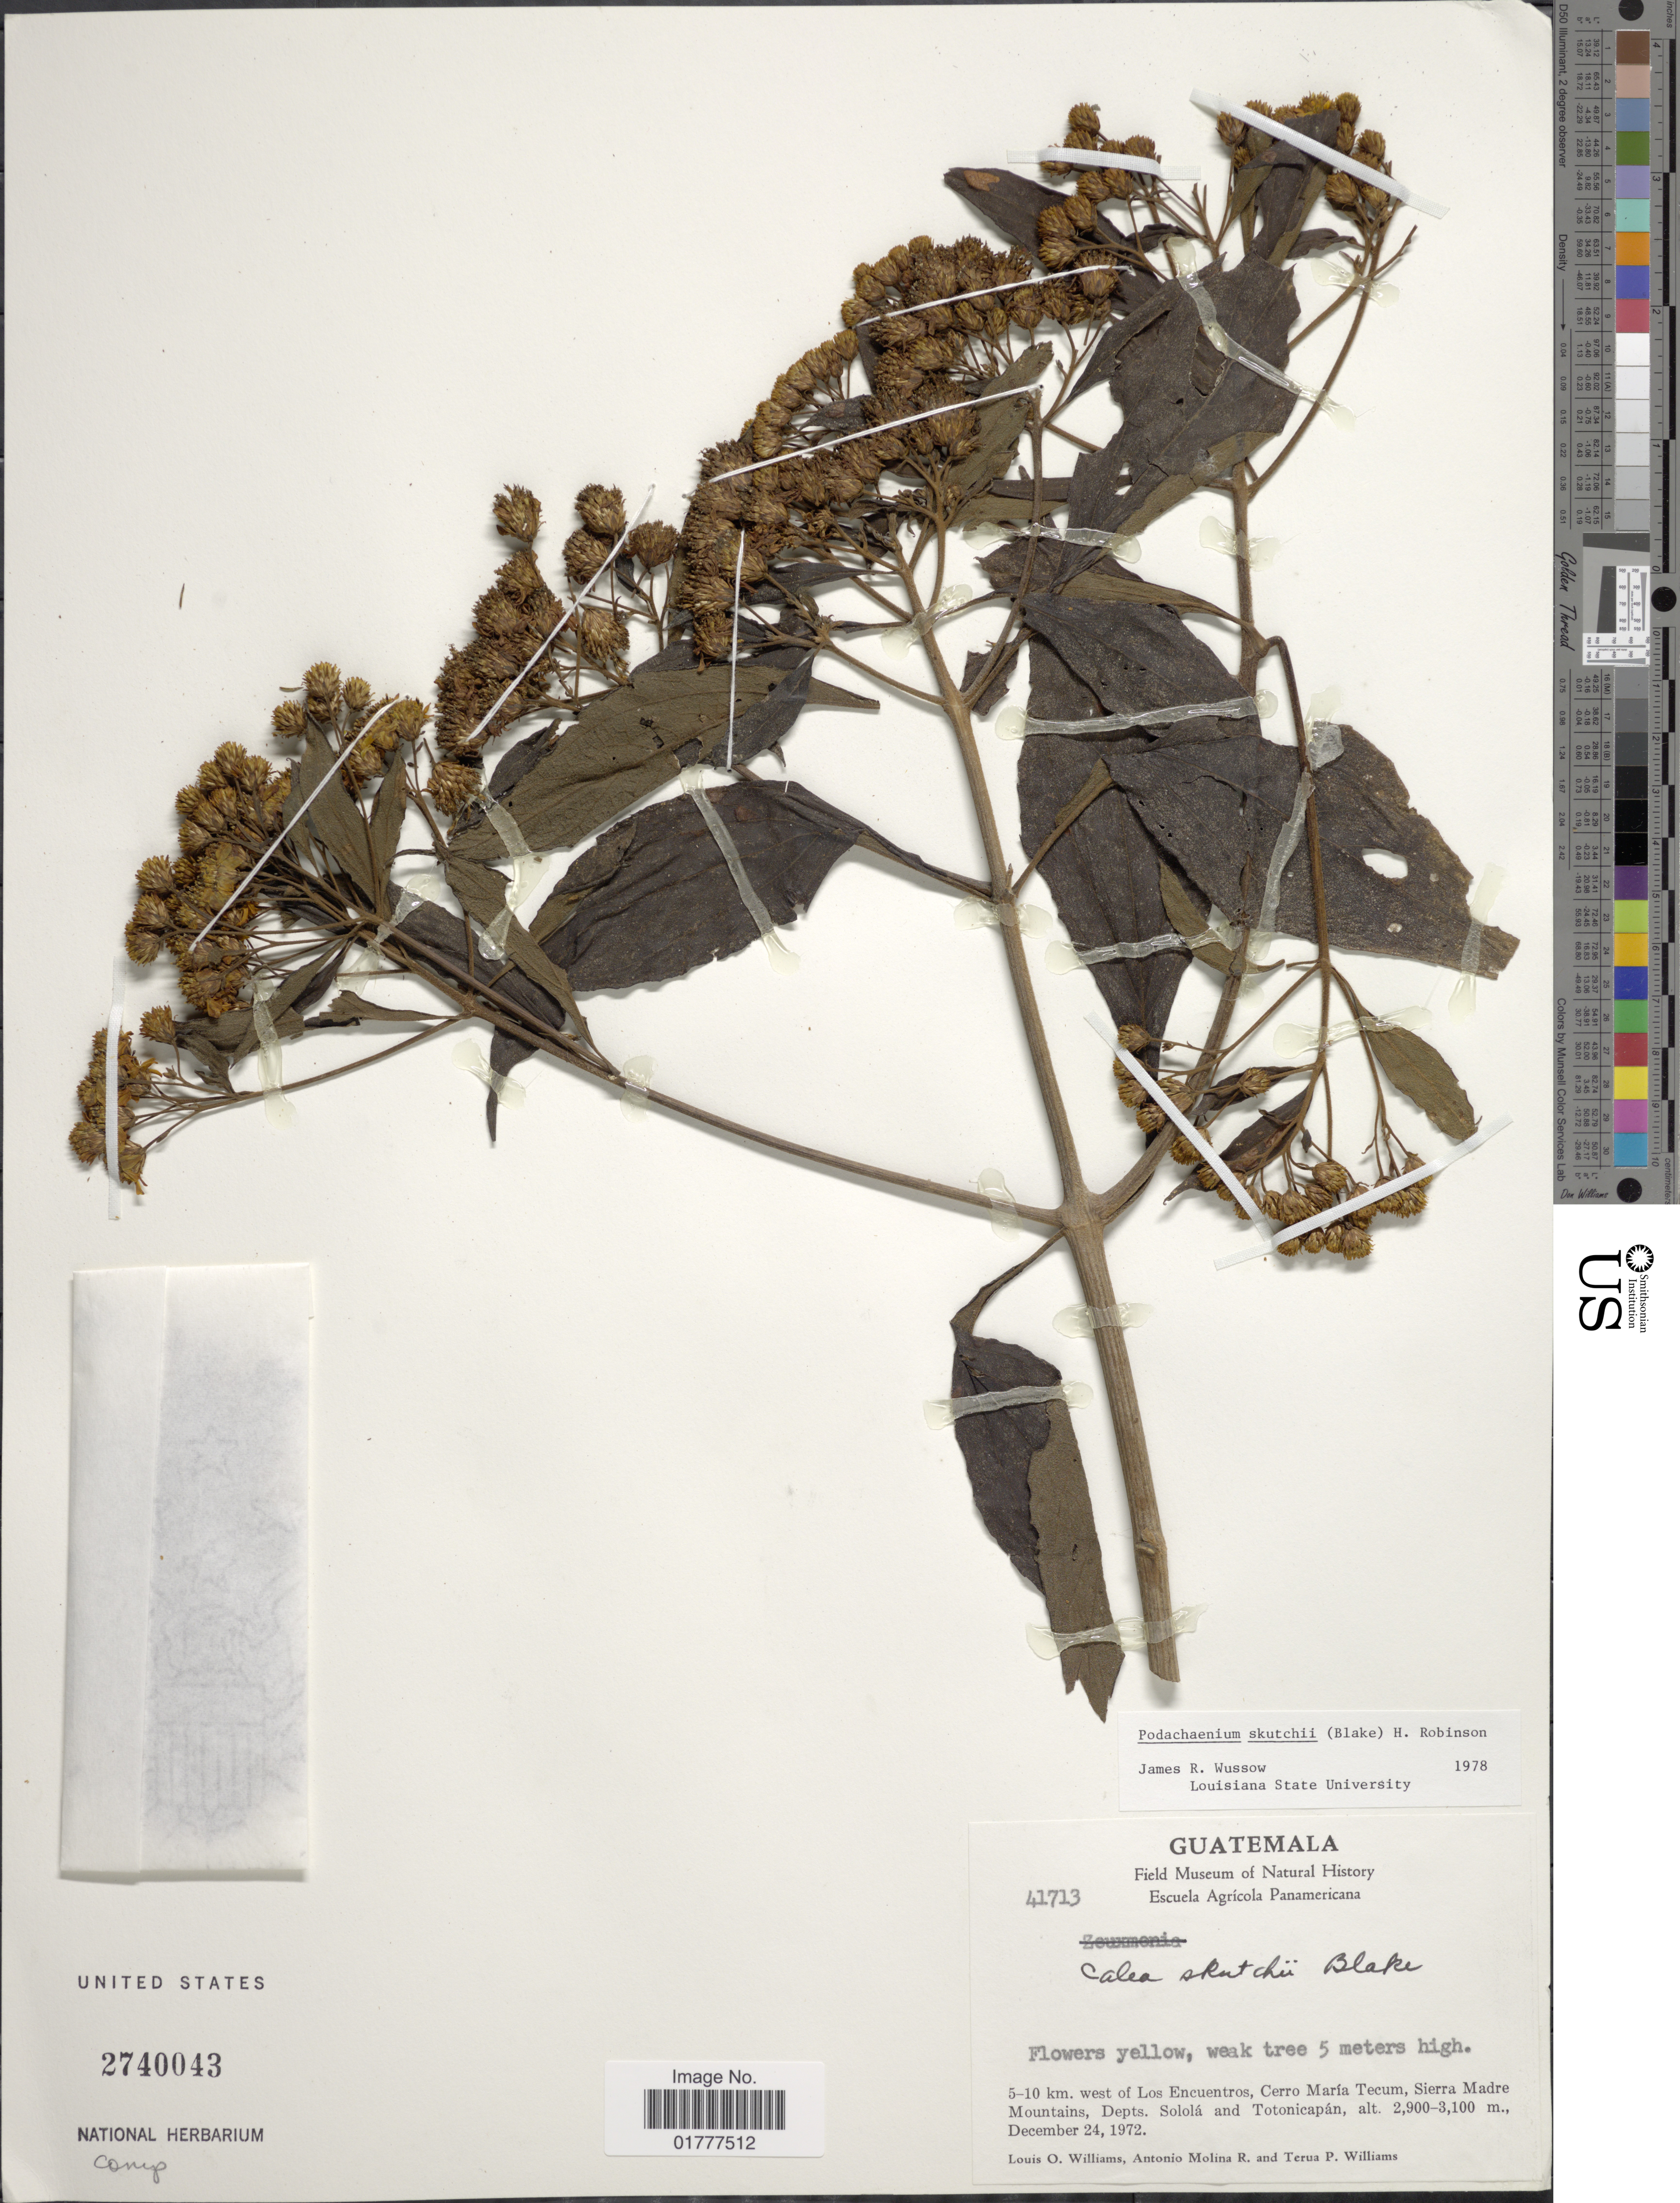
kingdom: Plantae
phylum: Tracheophyta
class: Magnoliopsida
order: Asterales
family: Asteraceae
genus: Podachaenium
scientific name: Podachaenium skutchii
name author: (S.F. Blake) H. Rob.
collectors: L. O. Williams, A. Molina R. & T. P. Williams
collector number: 41713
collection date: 1972-12-24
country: Guatemala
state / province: Sololá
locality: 5-10 km. west of Los Encuntros, Cerro Maria Tecum, Sierra Madre Mountains, Depts. Solola and Totonicapan.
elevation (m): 2900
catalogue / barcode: US 2740043